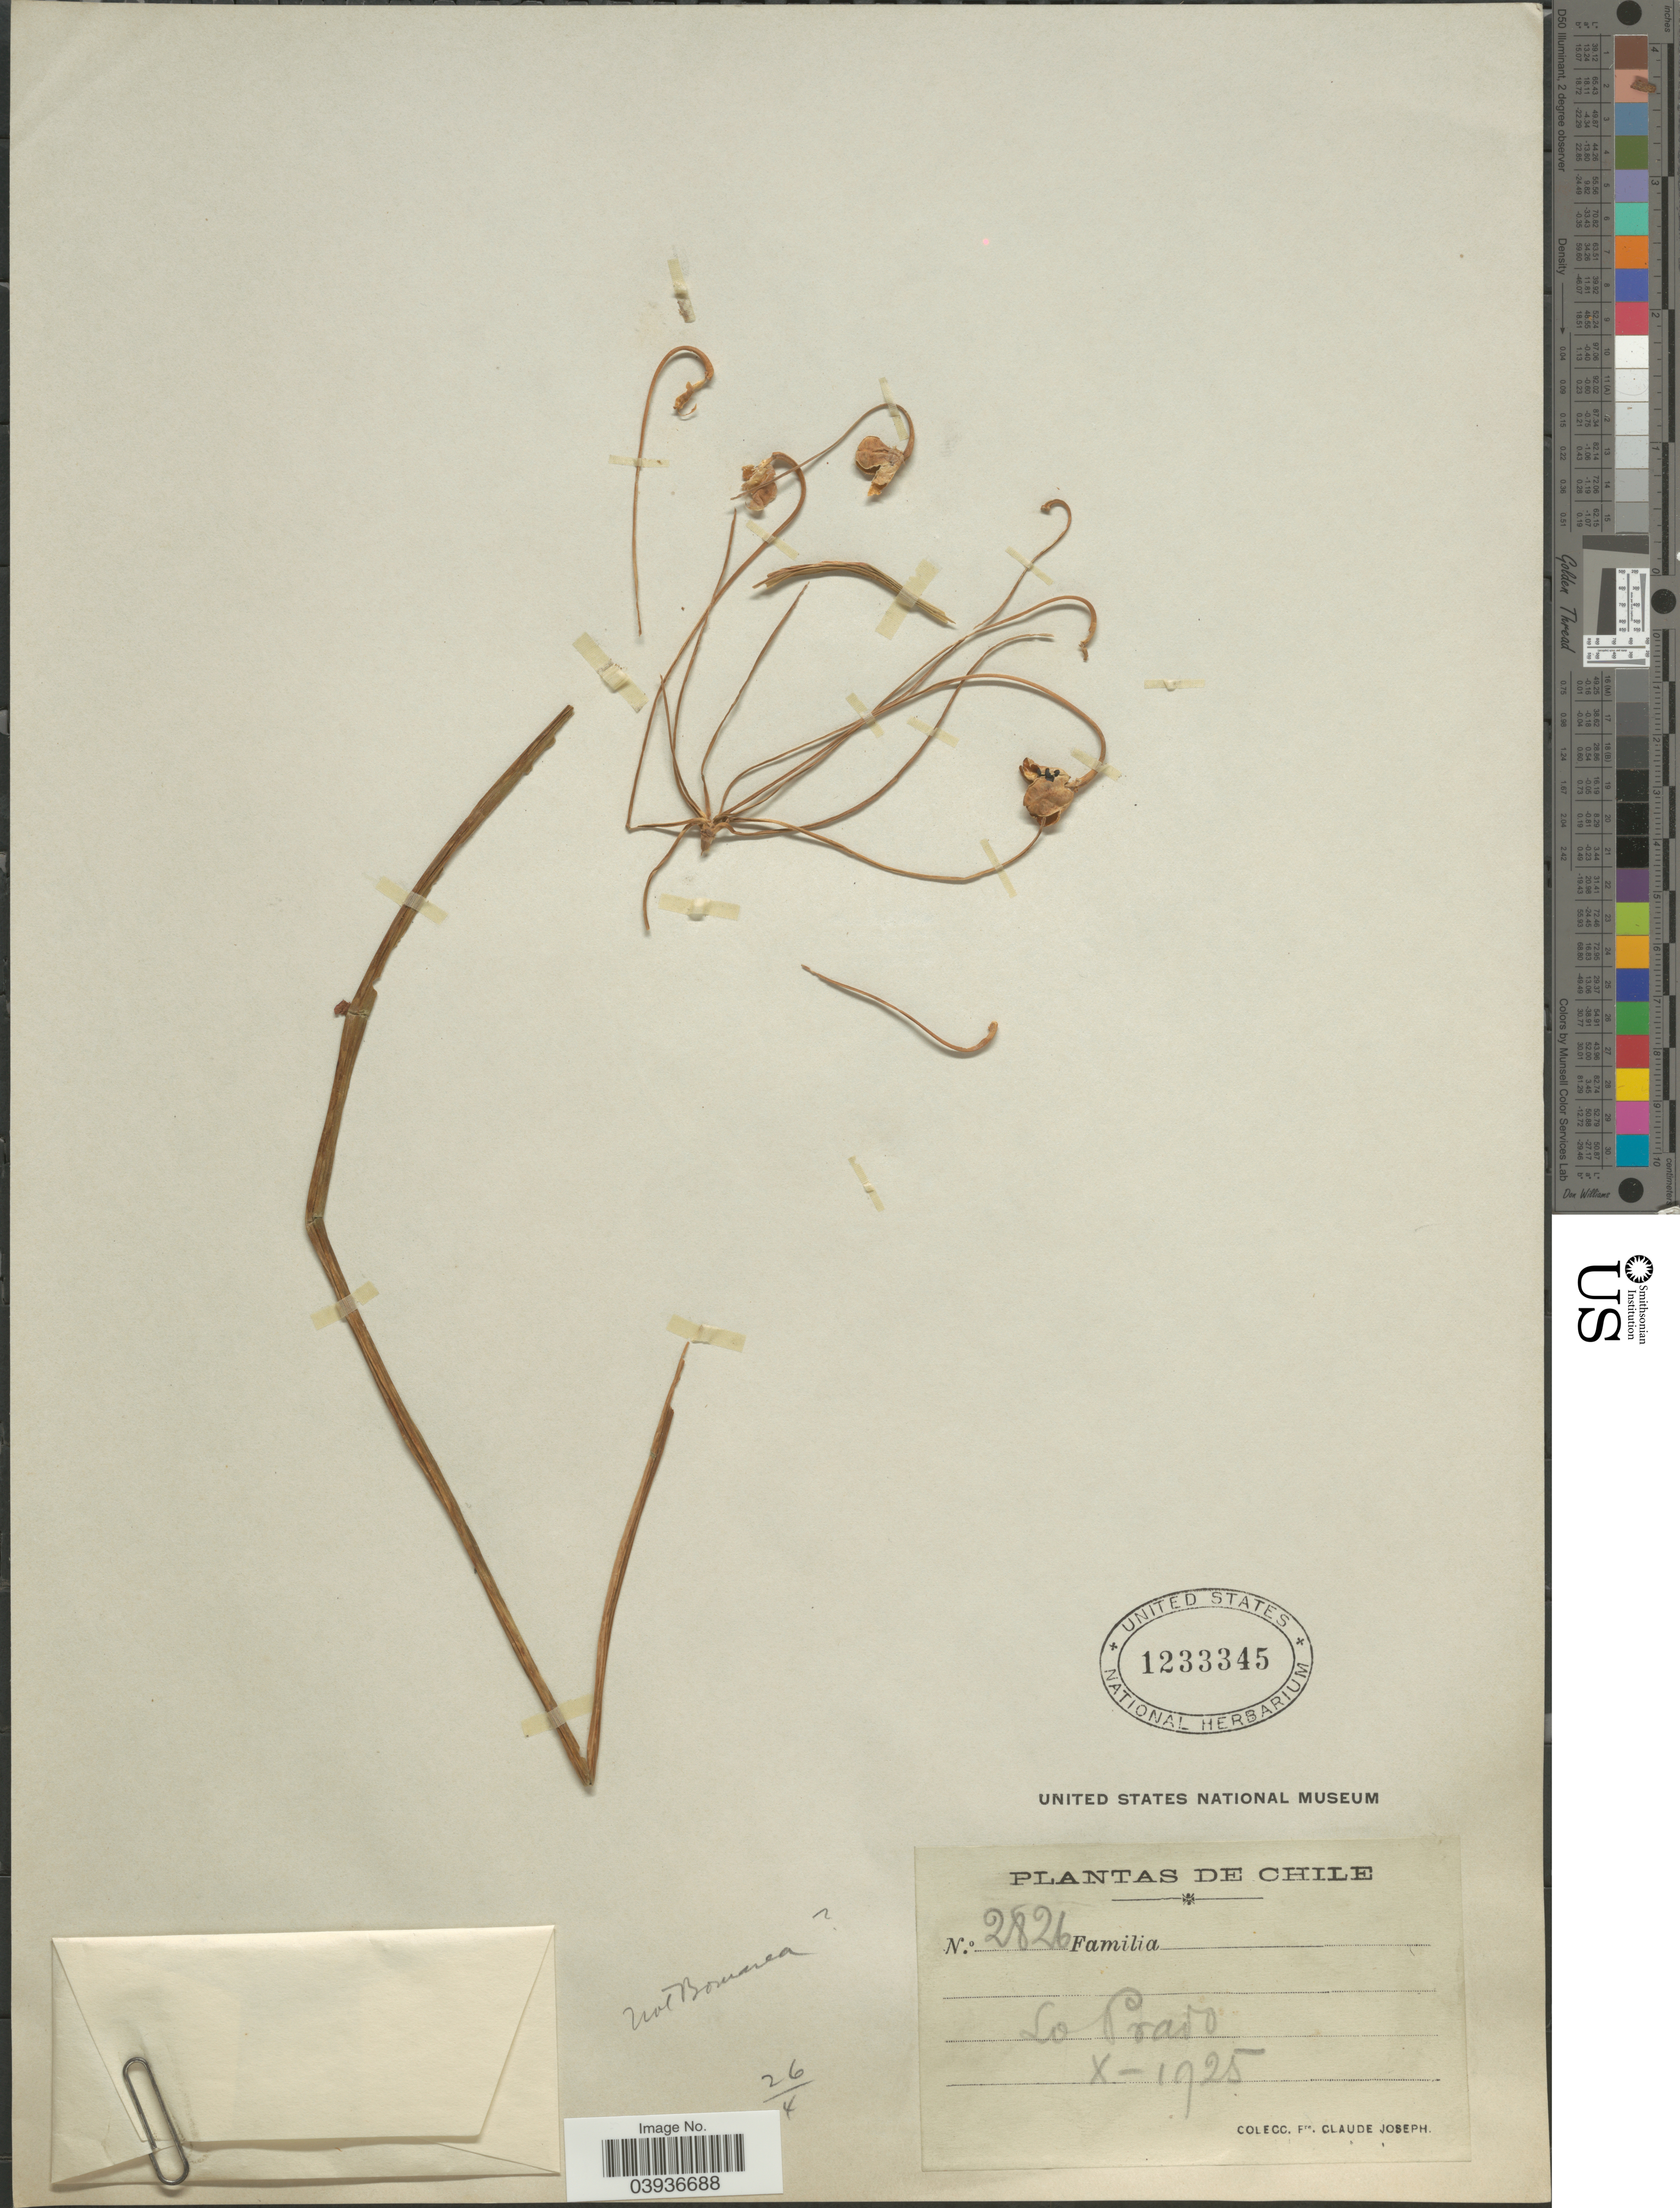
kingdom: Plantae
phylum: Tracheophyta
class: Liliopsida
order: Liliales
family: Alstroemeriaceae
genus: Bomarea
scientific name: Bomarea sp.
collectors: Bro. Claude-Joseph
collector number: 2826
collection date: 1925-10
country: Chile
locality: Lo Prado.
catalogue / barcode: US 1233345